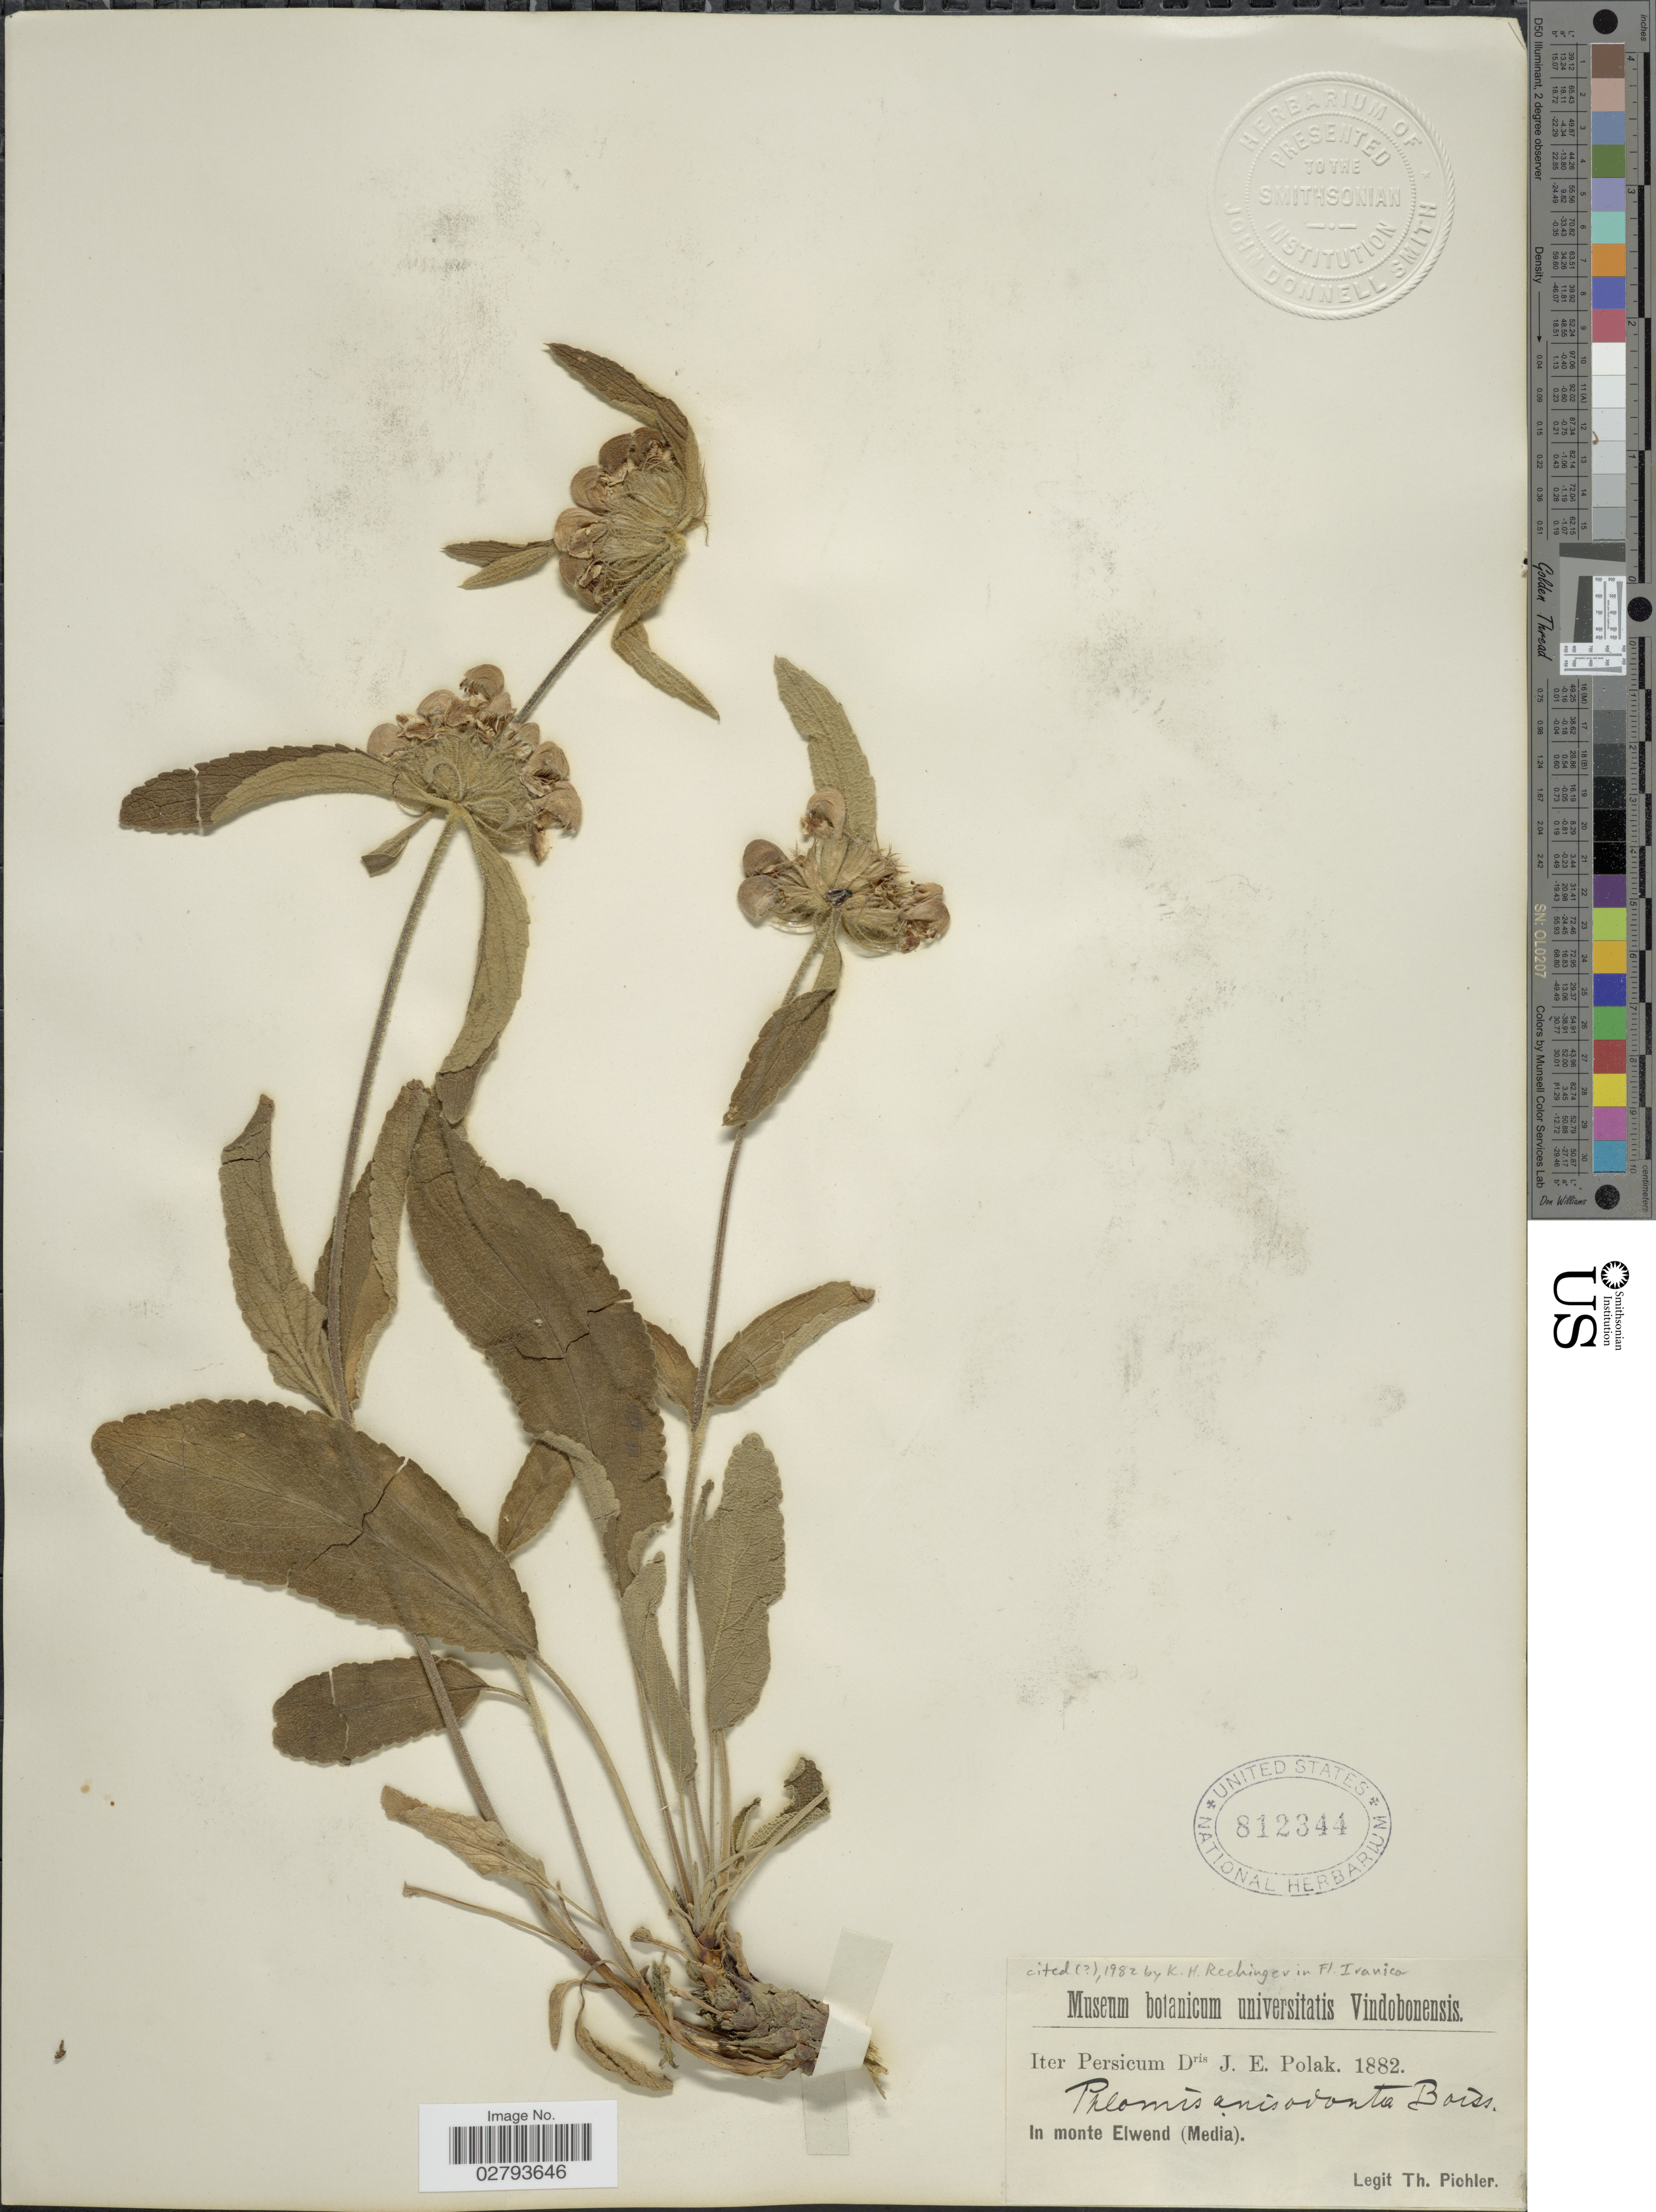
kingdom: Plantae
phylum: Tracheophyta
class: Magnoliopsida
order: Lamiales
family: Lamiaceae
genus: Phlomis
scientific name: Phlomis anisodonta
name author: Boiss.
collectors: T. Pichler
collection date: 1882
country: Iran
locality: Persicum. In monte Elwend (Media).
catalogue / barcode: US 812344